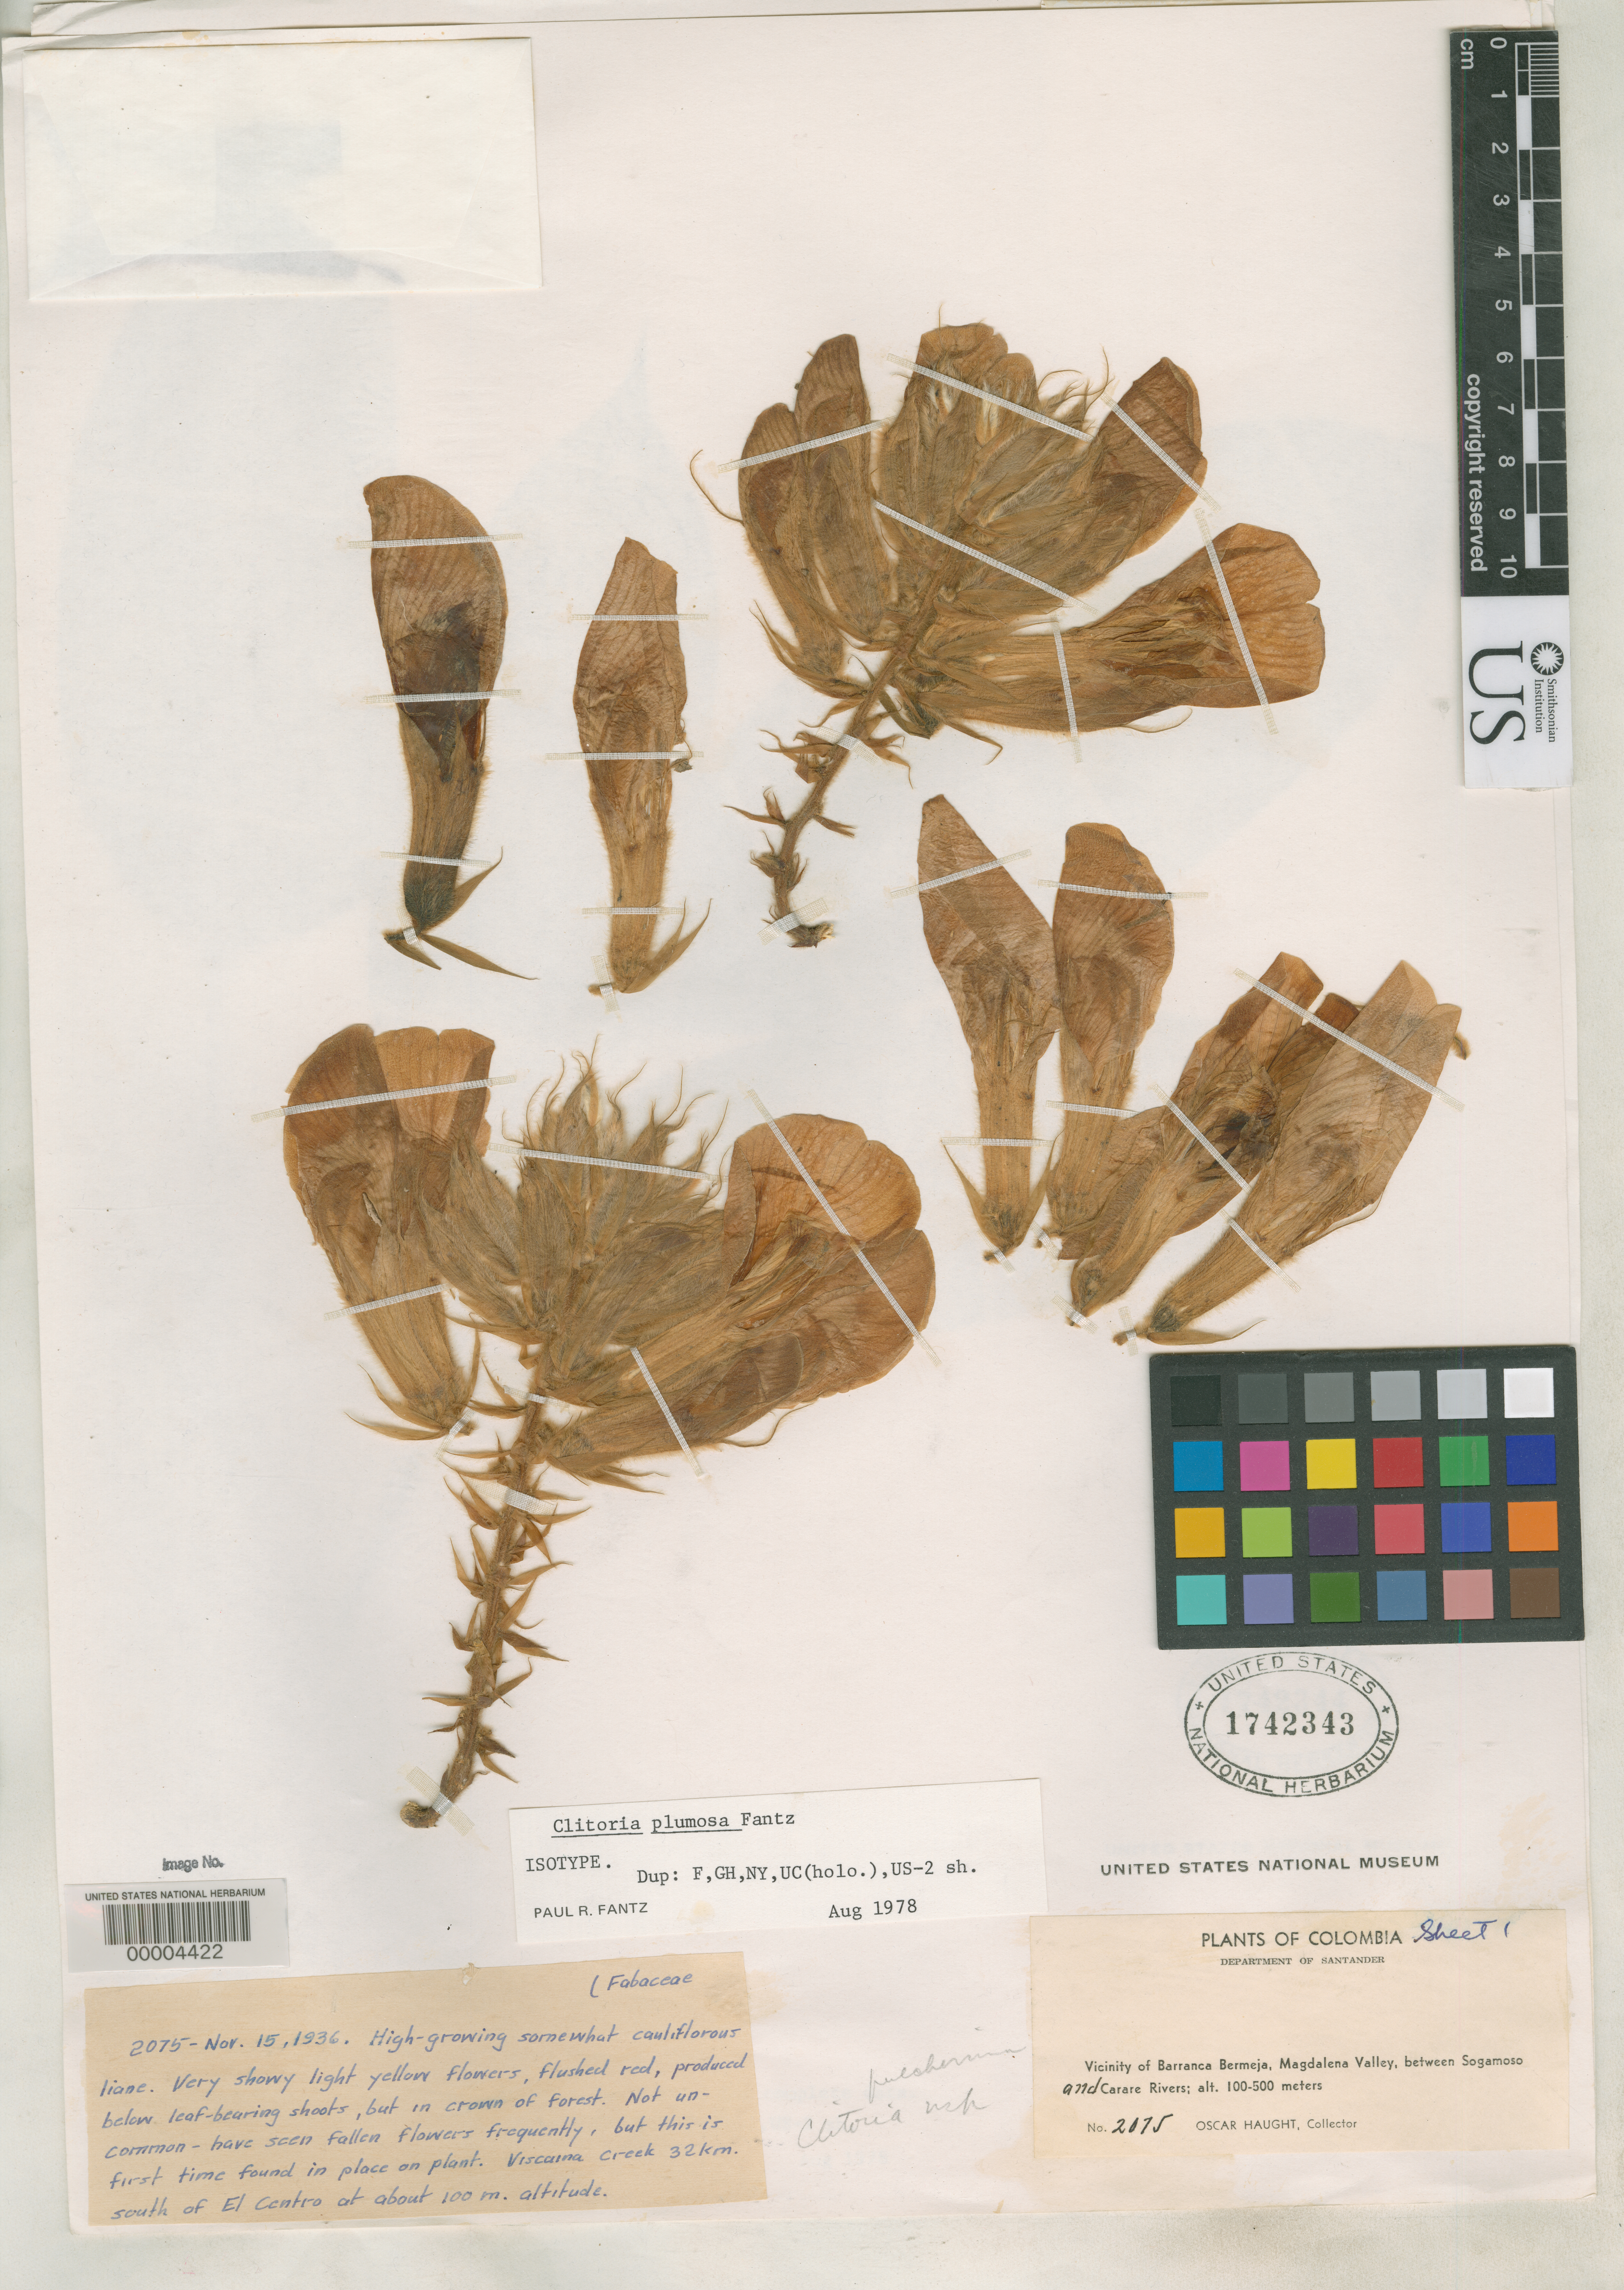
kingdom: Plantae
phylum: Tracheophyta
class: Magnoliopsida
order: Fabales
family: Fabaceae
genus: Clitoria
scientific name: Clitoria plumosa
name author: Fantz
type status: Isotype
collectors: O. L. Haught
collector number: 2075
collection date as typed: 15 Nov 1936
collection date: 1936-11-15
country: Colombia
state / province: Santander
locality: Viscaina Creek, S of El Centro.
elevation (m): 100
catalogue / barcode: US 1742343